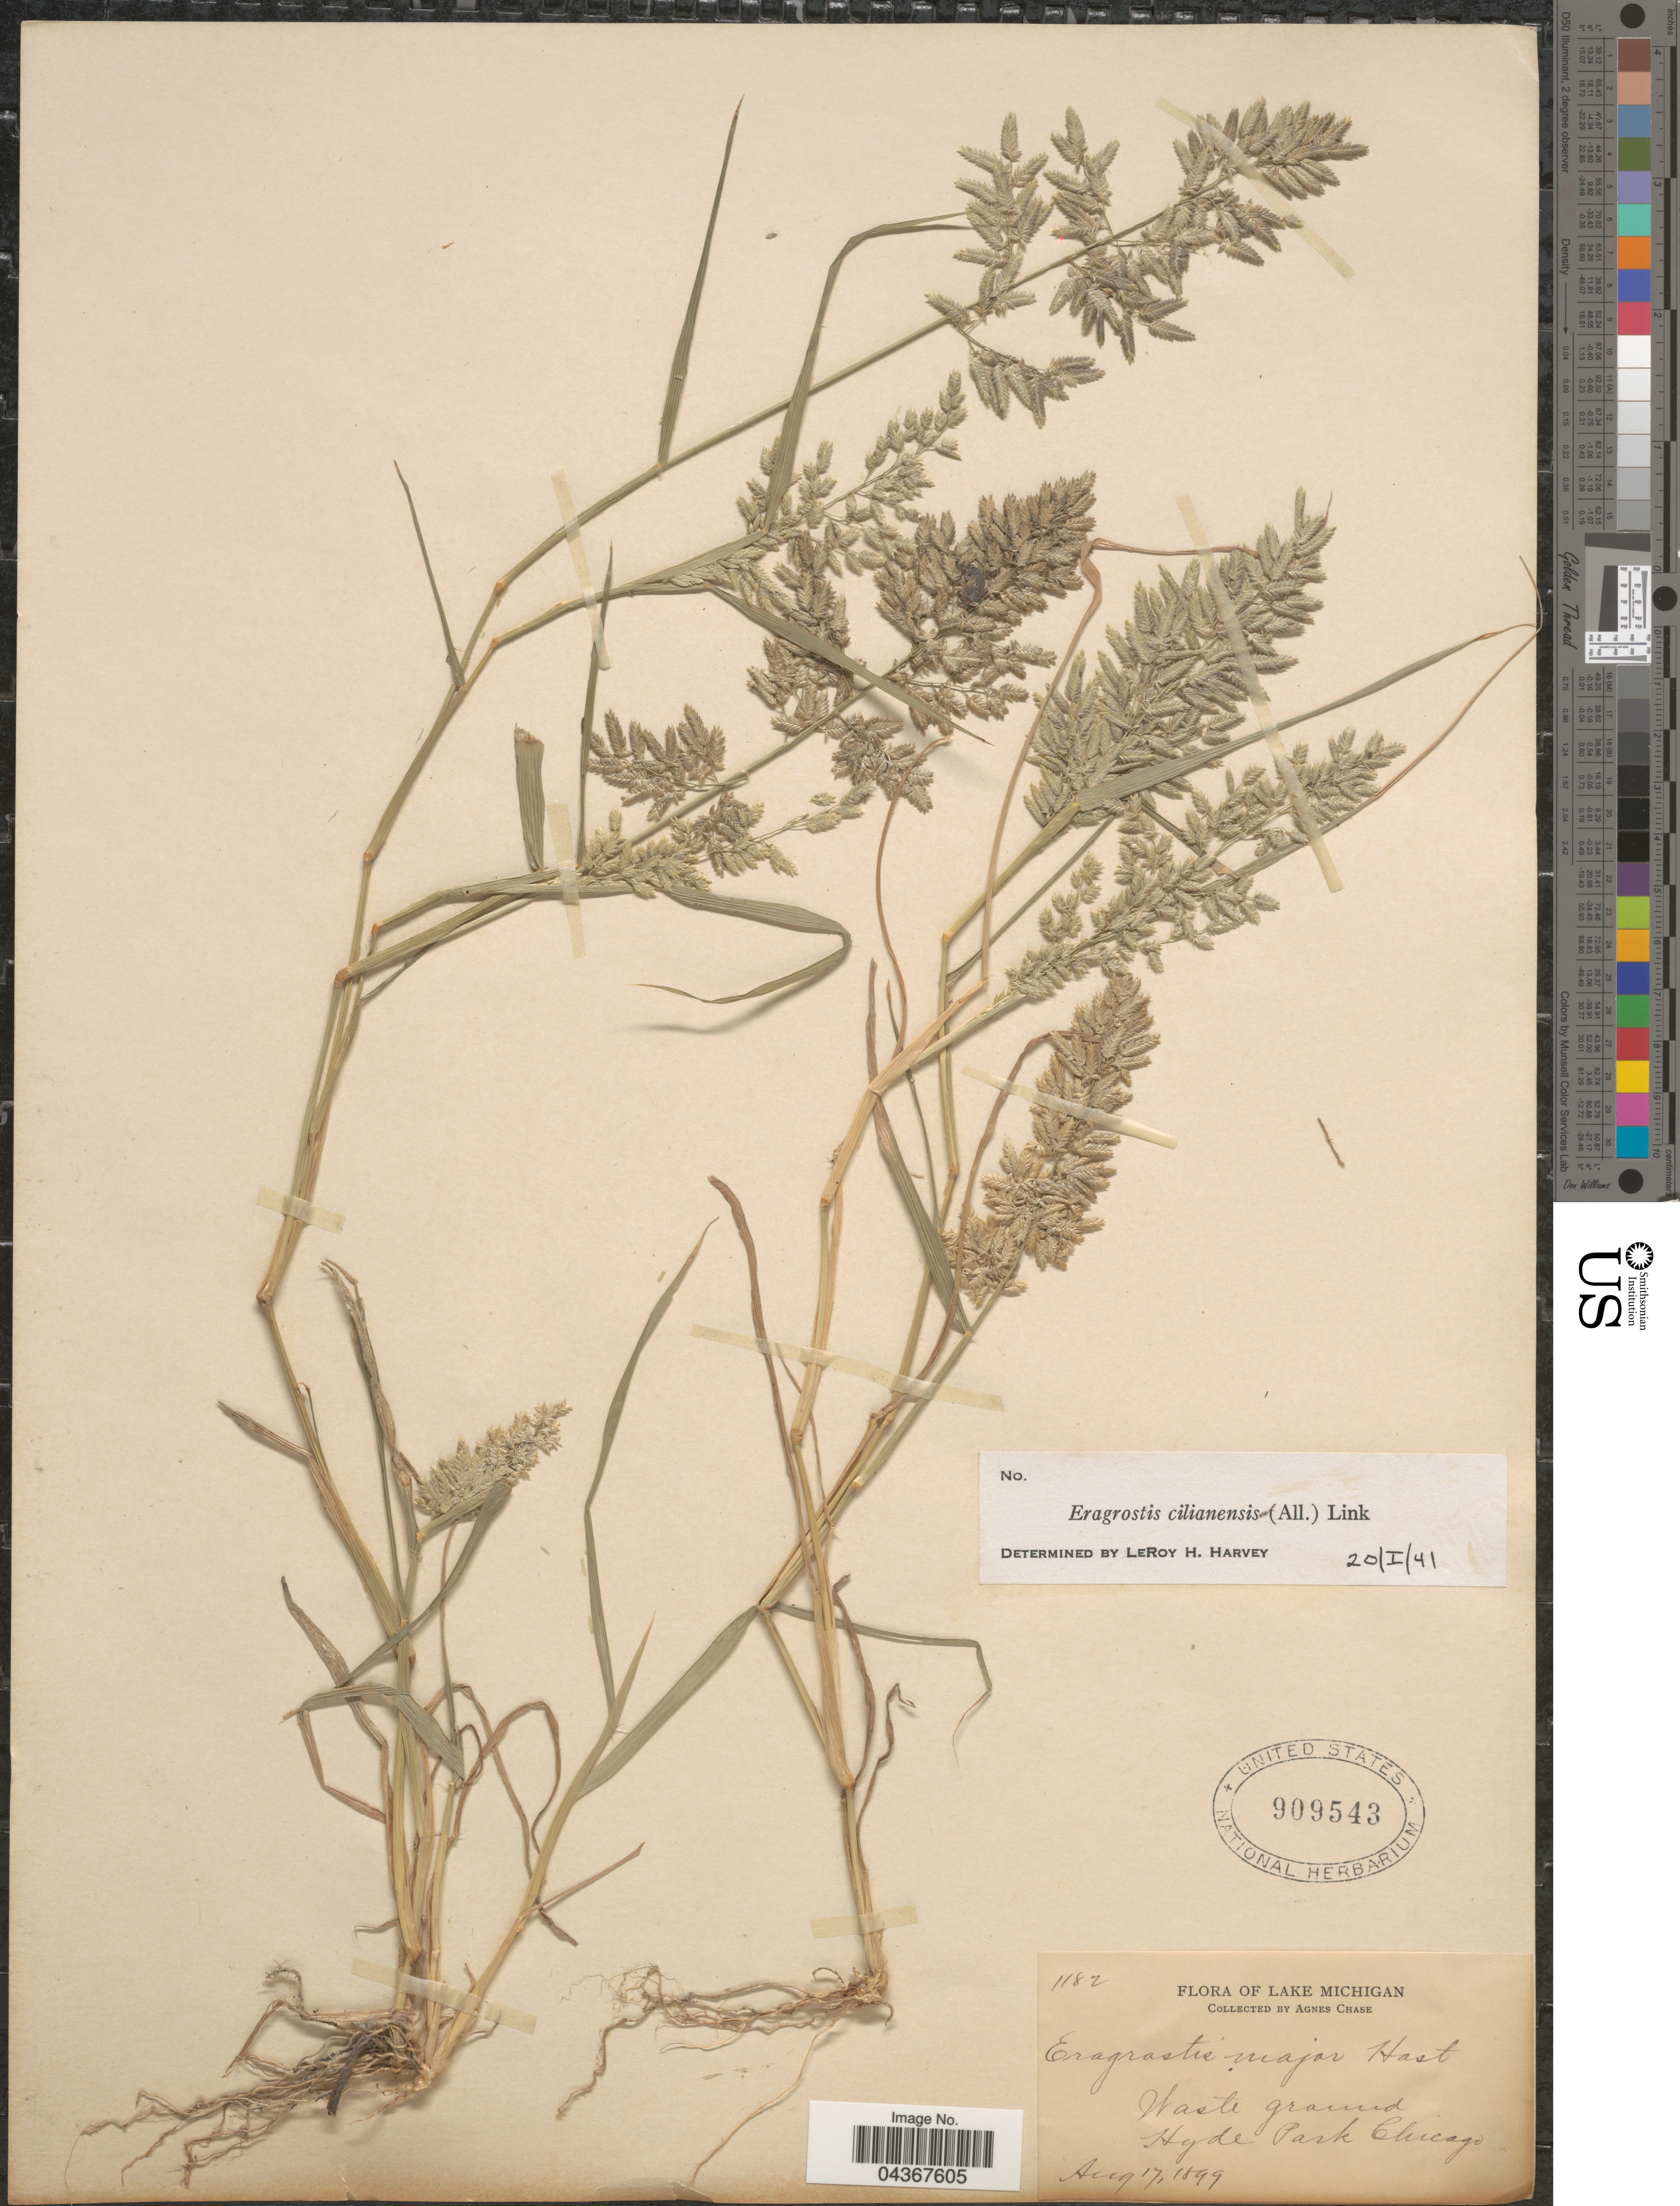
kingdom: Plantae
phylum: Tracheophyta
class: Liliopsida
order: Poales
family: Poaceae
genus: Eragrostis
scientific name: Eragrostis cilianensis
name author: (Bellardi) Vignolo ex Janch.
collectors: A. Chase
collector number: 1182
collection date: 1899-08-17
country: United States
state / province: Michigan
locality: Lake Michigan. Hyde Park Chicago.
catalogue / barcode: US 909543